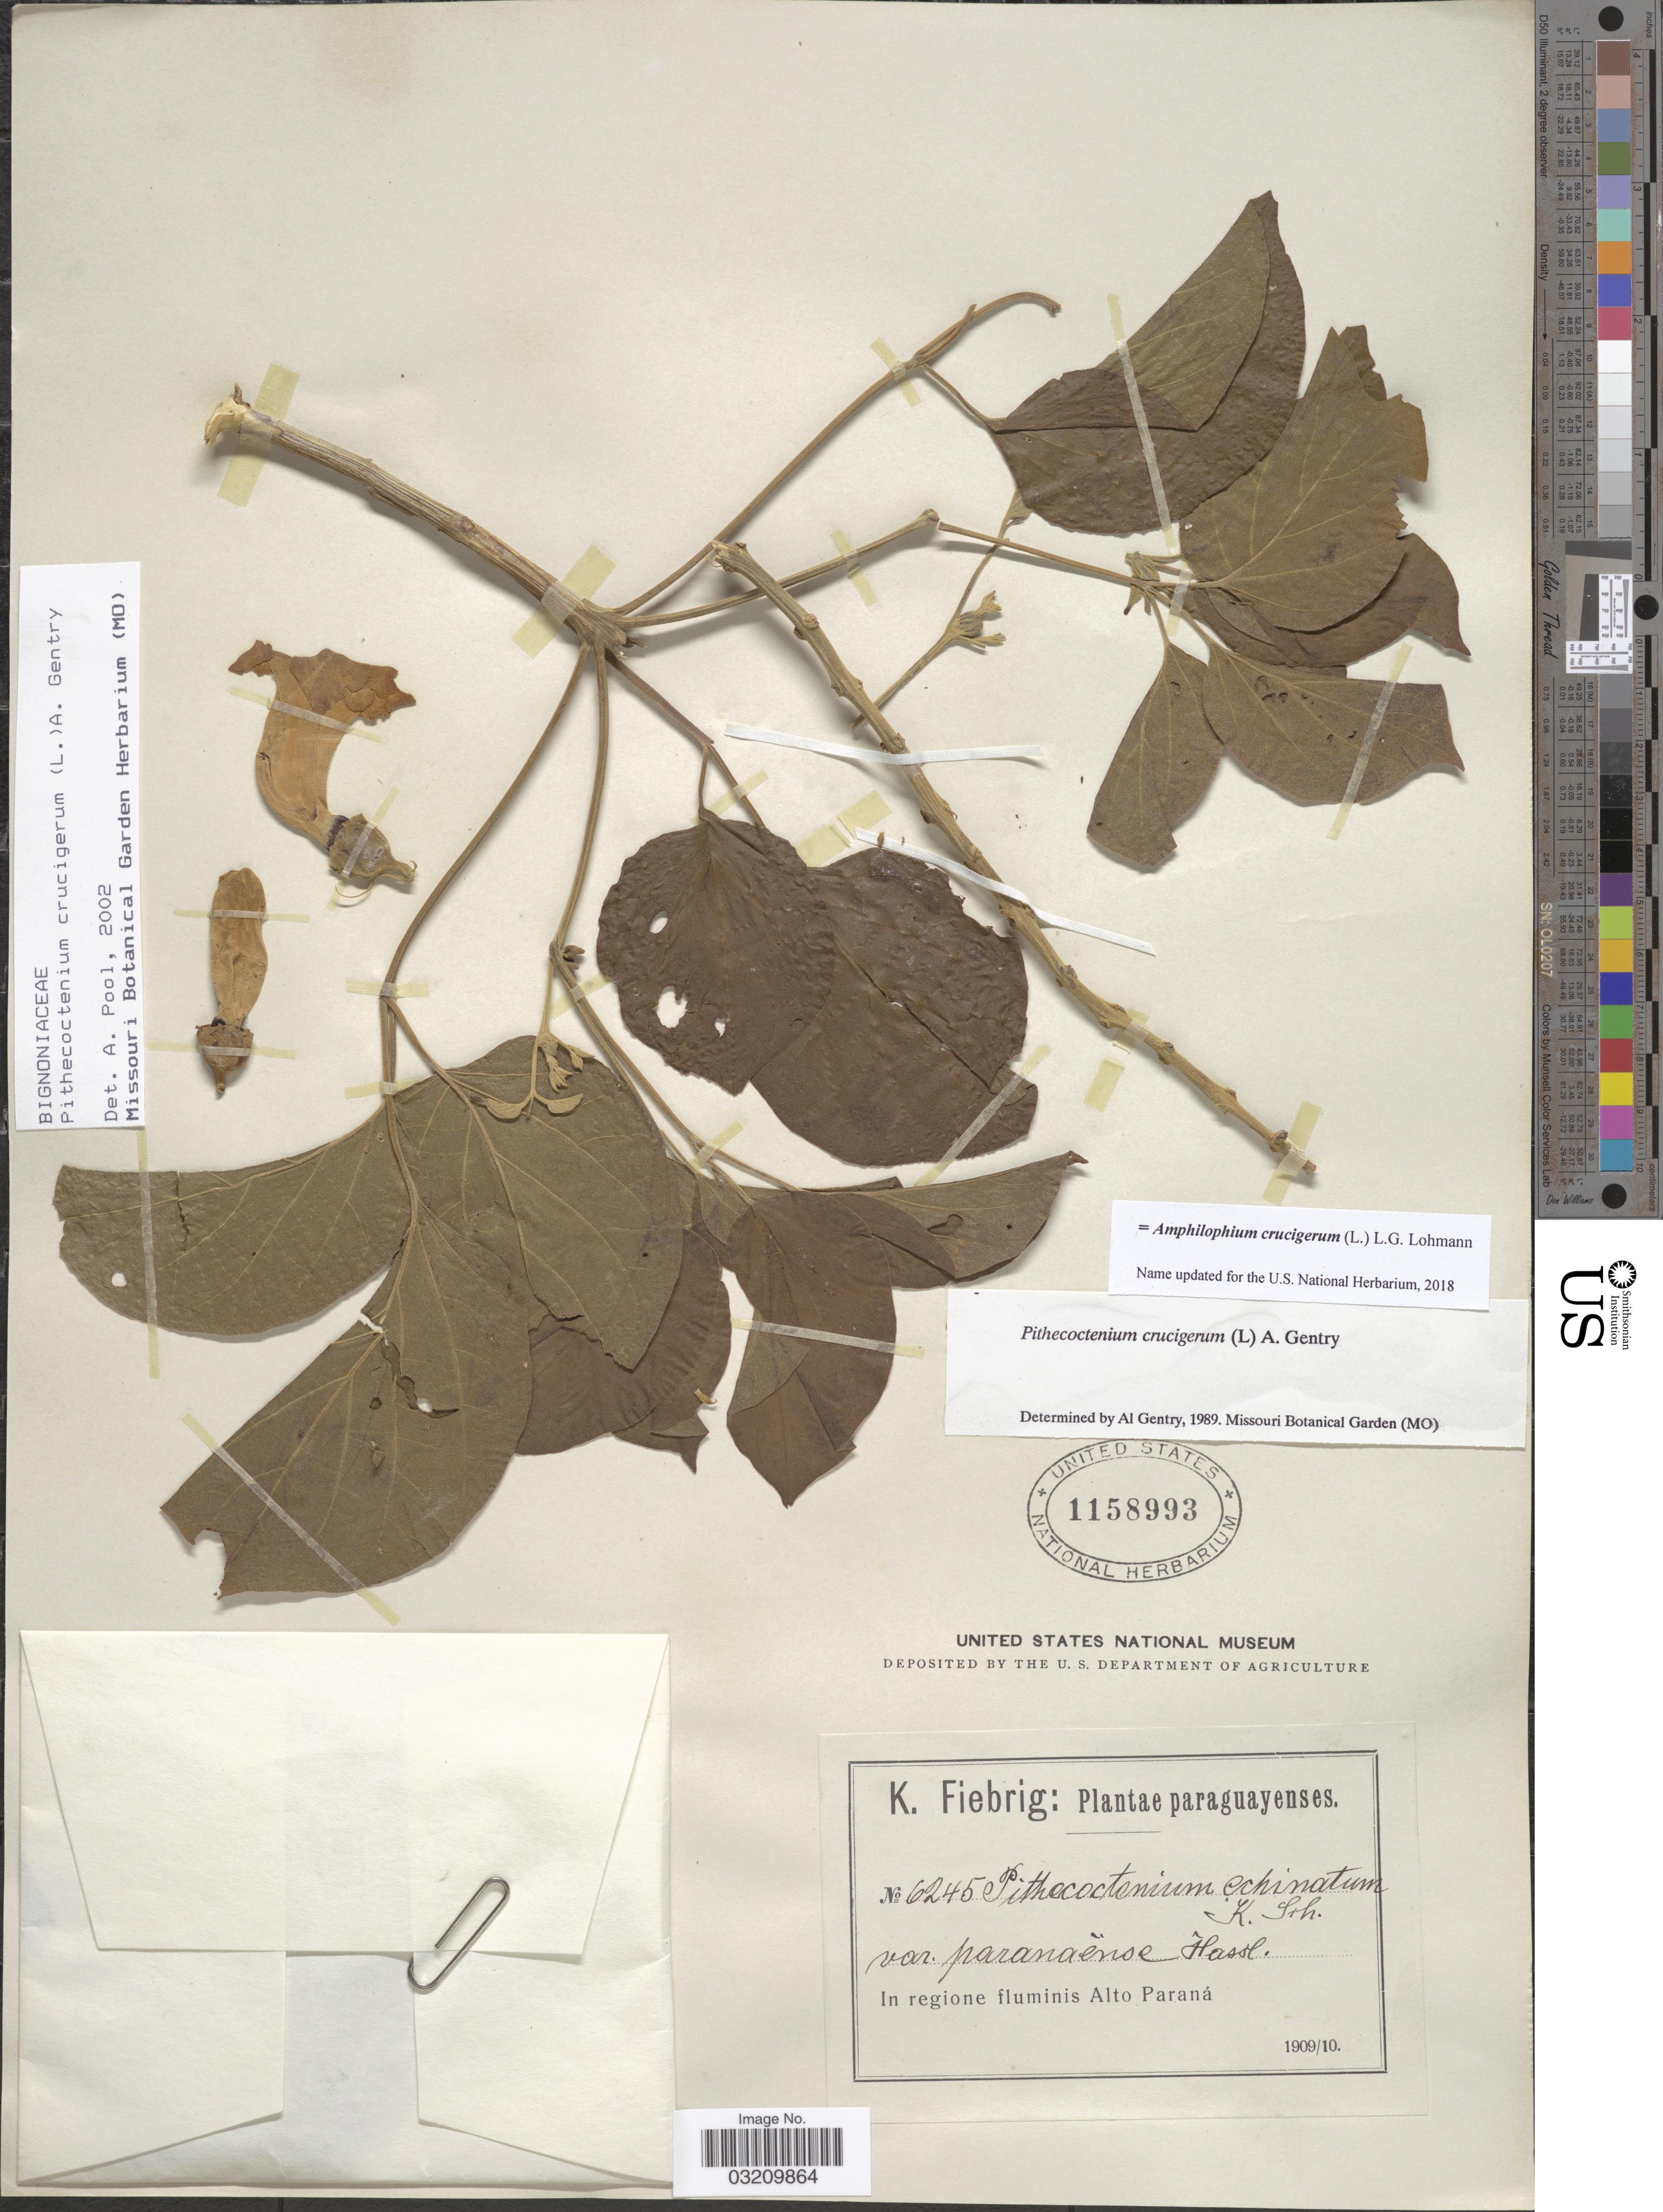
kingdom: Plantae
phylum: Tracheophyta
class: Magnoliopsida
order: Lamiales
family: Bignoniaceae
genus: Amphilophium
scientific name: Amphilophium crucigerum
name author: (L.) L.G. Lohmann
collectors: K. Fiebrig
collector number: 6245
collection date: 1909/1910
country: Paraguay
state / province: Alto Parana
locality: In regione fluminis Alto Paraná.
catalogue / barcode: US 1158993